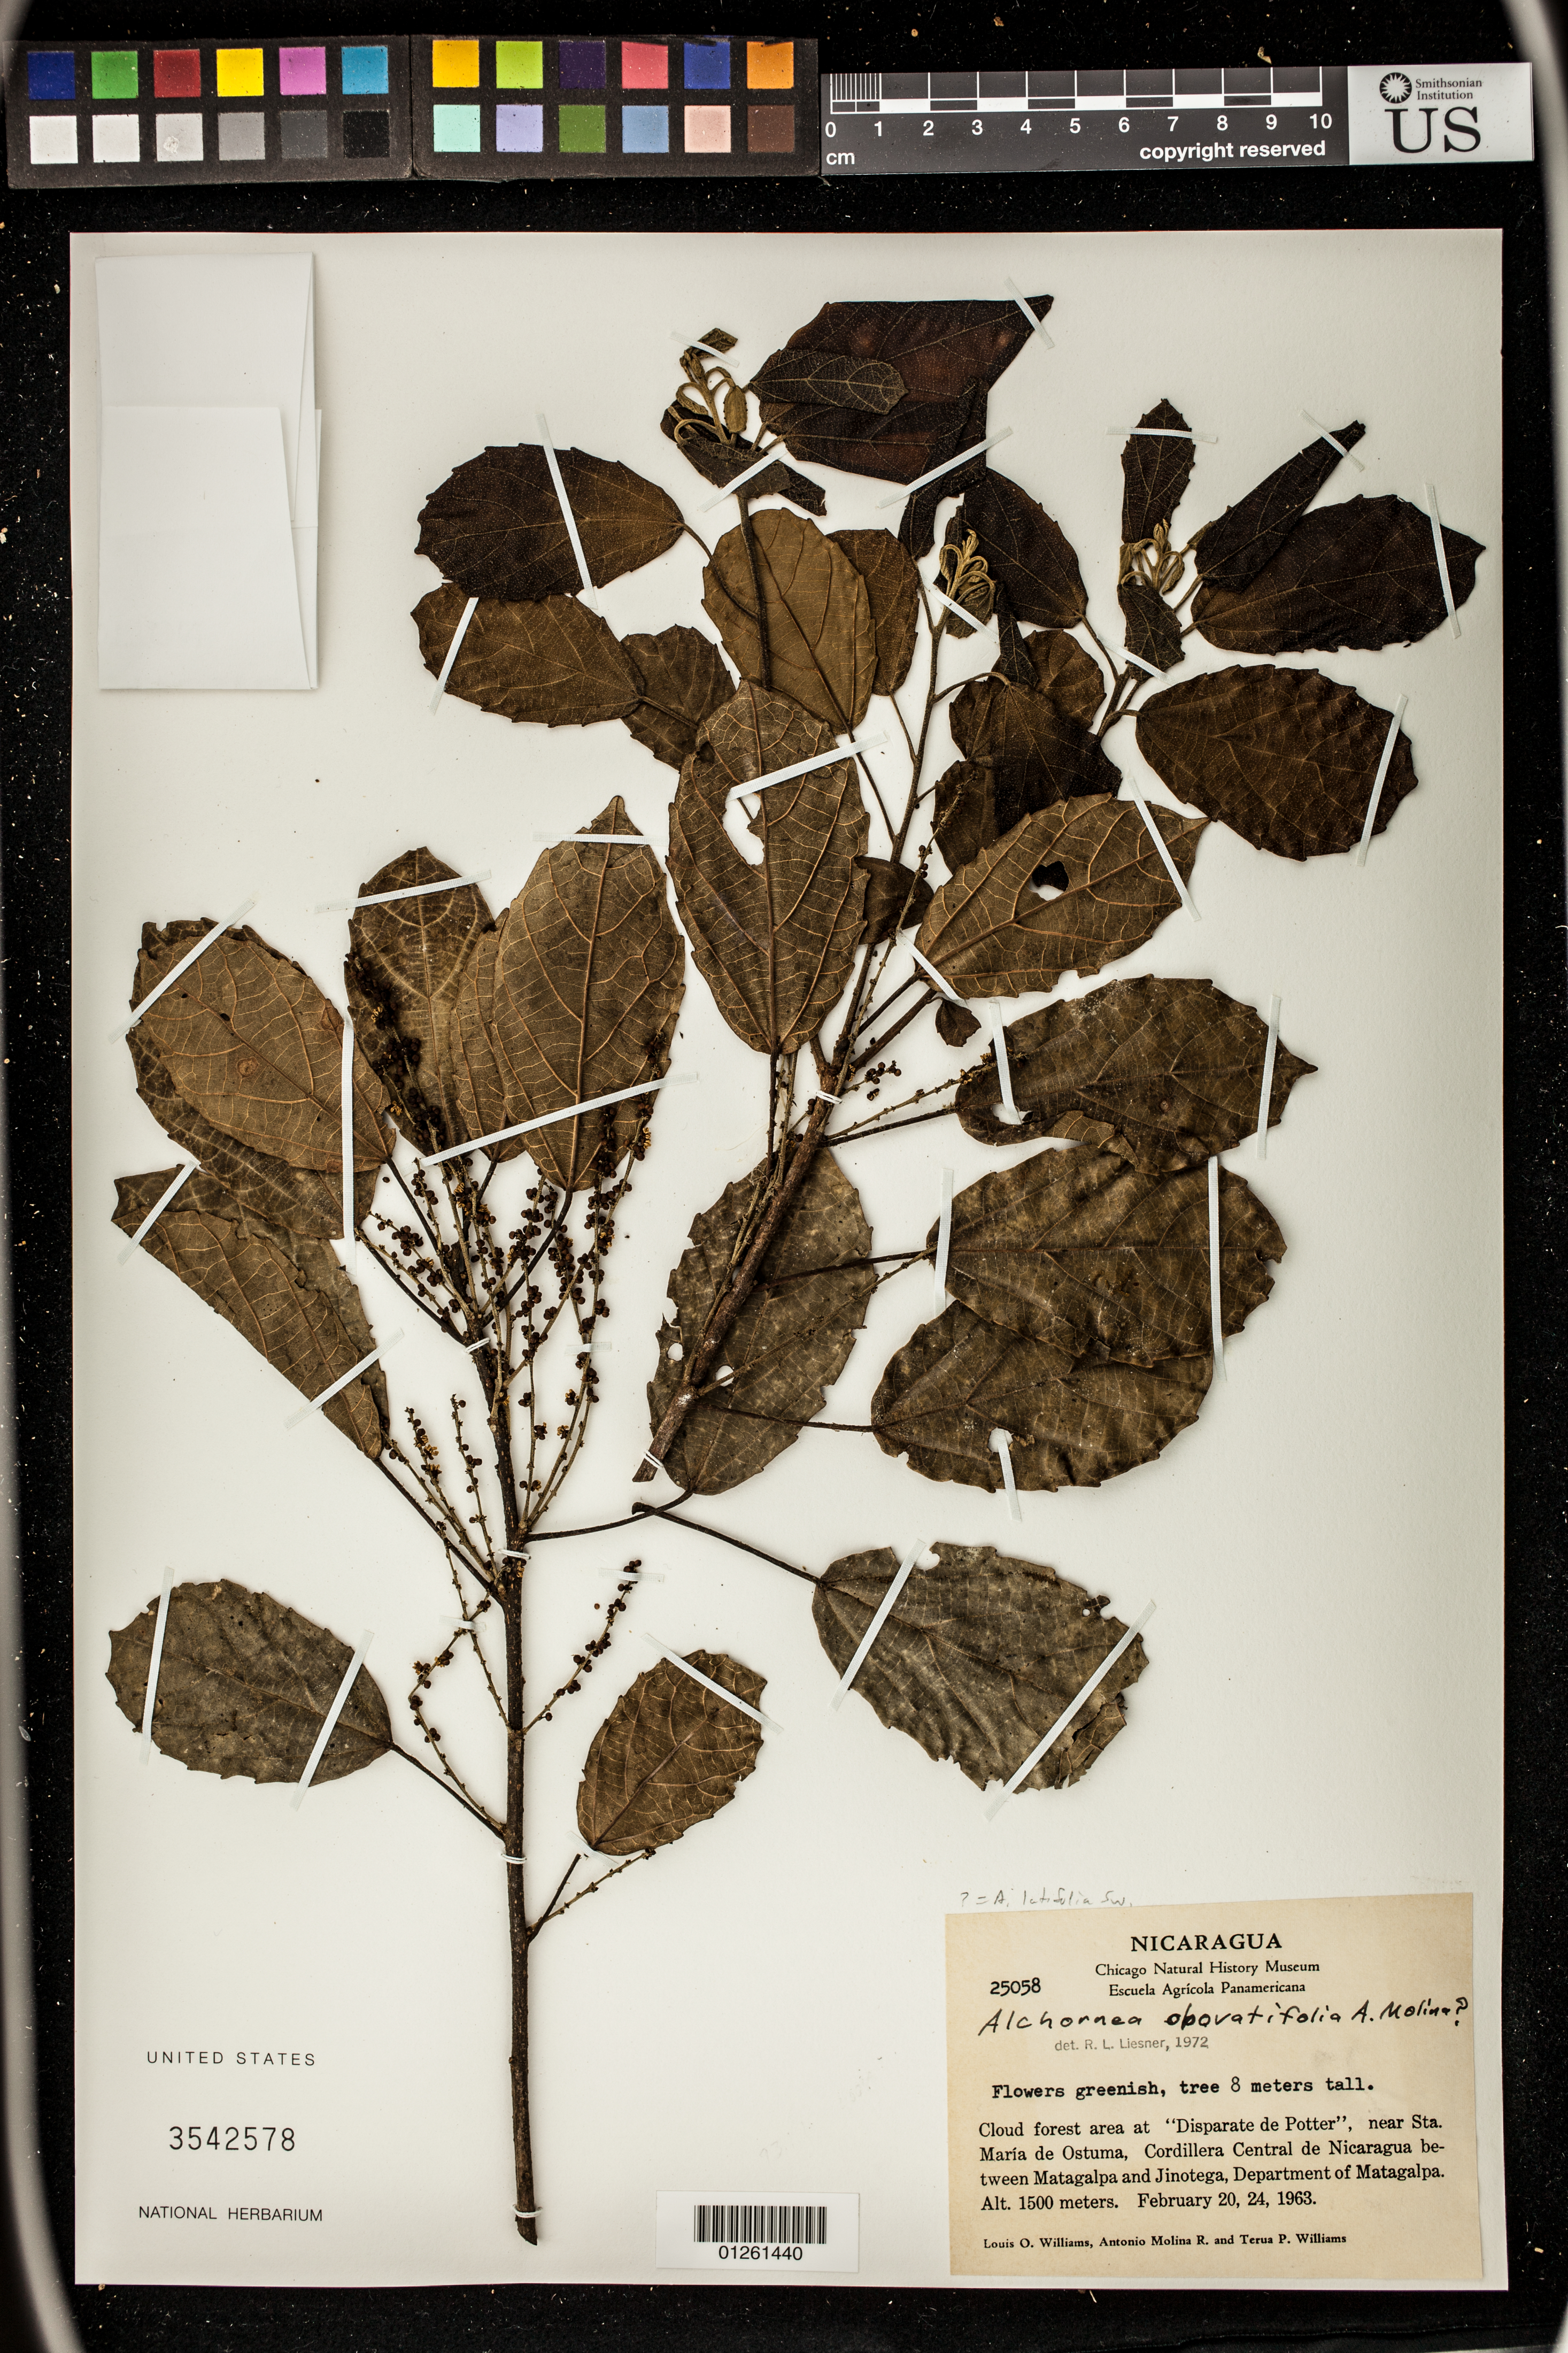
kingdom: Plantae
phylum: Tracheophyta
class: Magnoliopsida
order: Malpighiales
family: Euphorbiaceae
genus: Alchornea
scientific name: Alchornea latifolia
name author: Sw.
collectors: L. O. Williams, A. Molina R. & T. P. Williams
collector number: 25058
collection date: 1963-02-20/1963-02-24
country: Nicaragua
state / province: Matagalpa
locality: Cloud forest area at "Disparate de Potter", near Sta. Maria de Ostuma, Cordillera Central de Nicaragua between Matagalpa and Jinotega.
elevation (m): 1500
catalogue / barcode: US 3542578